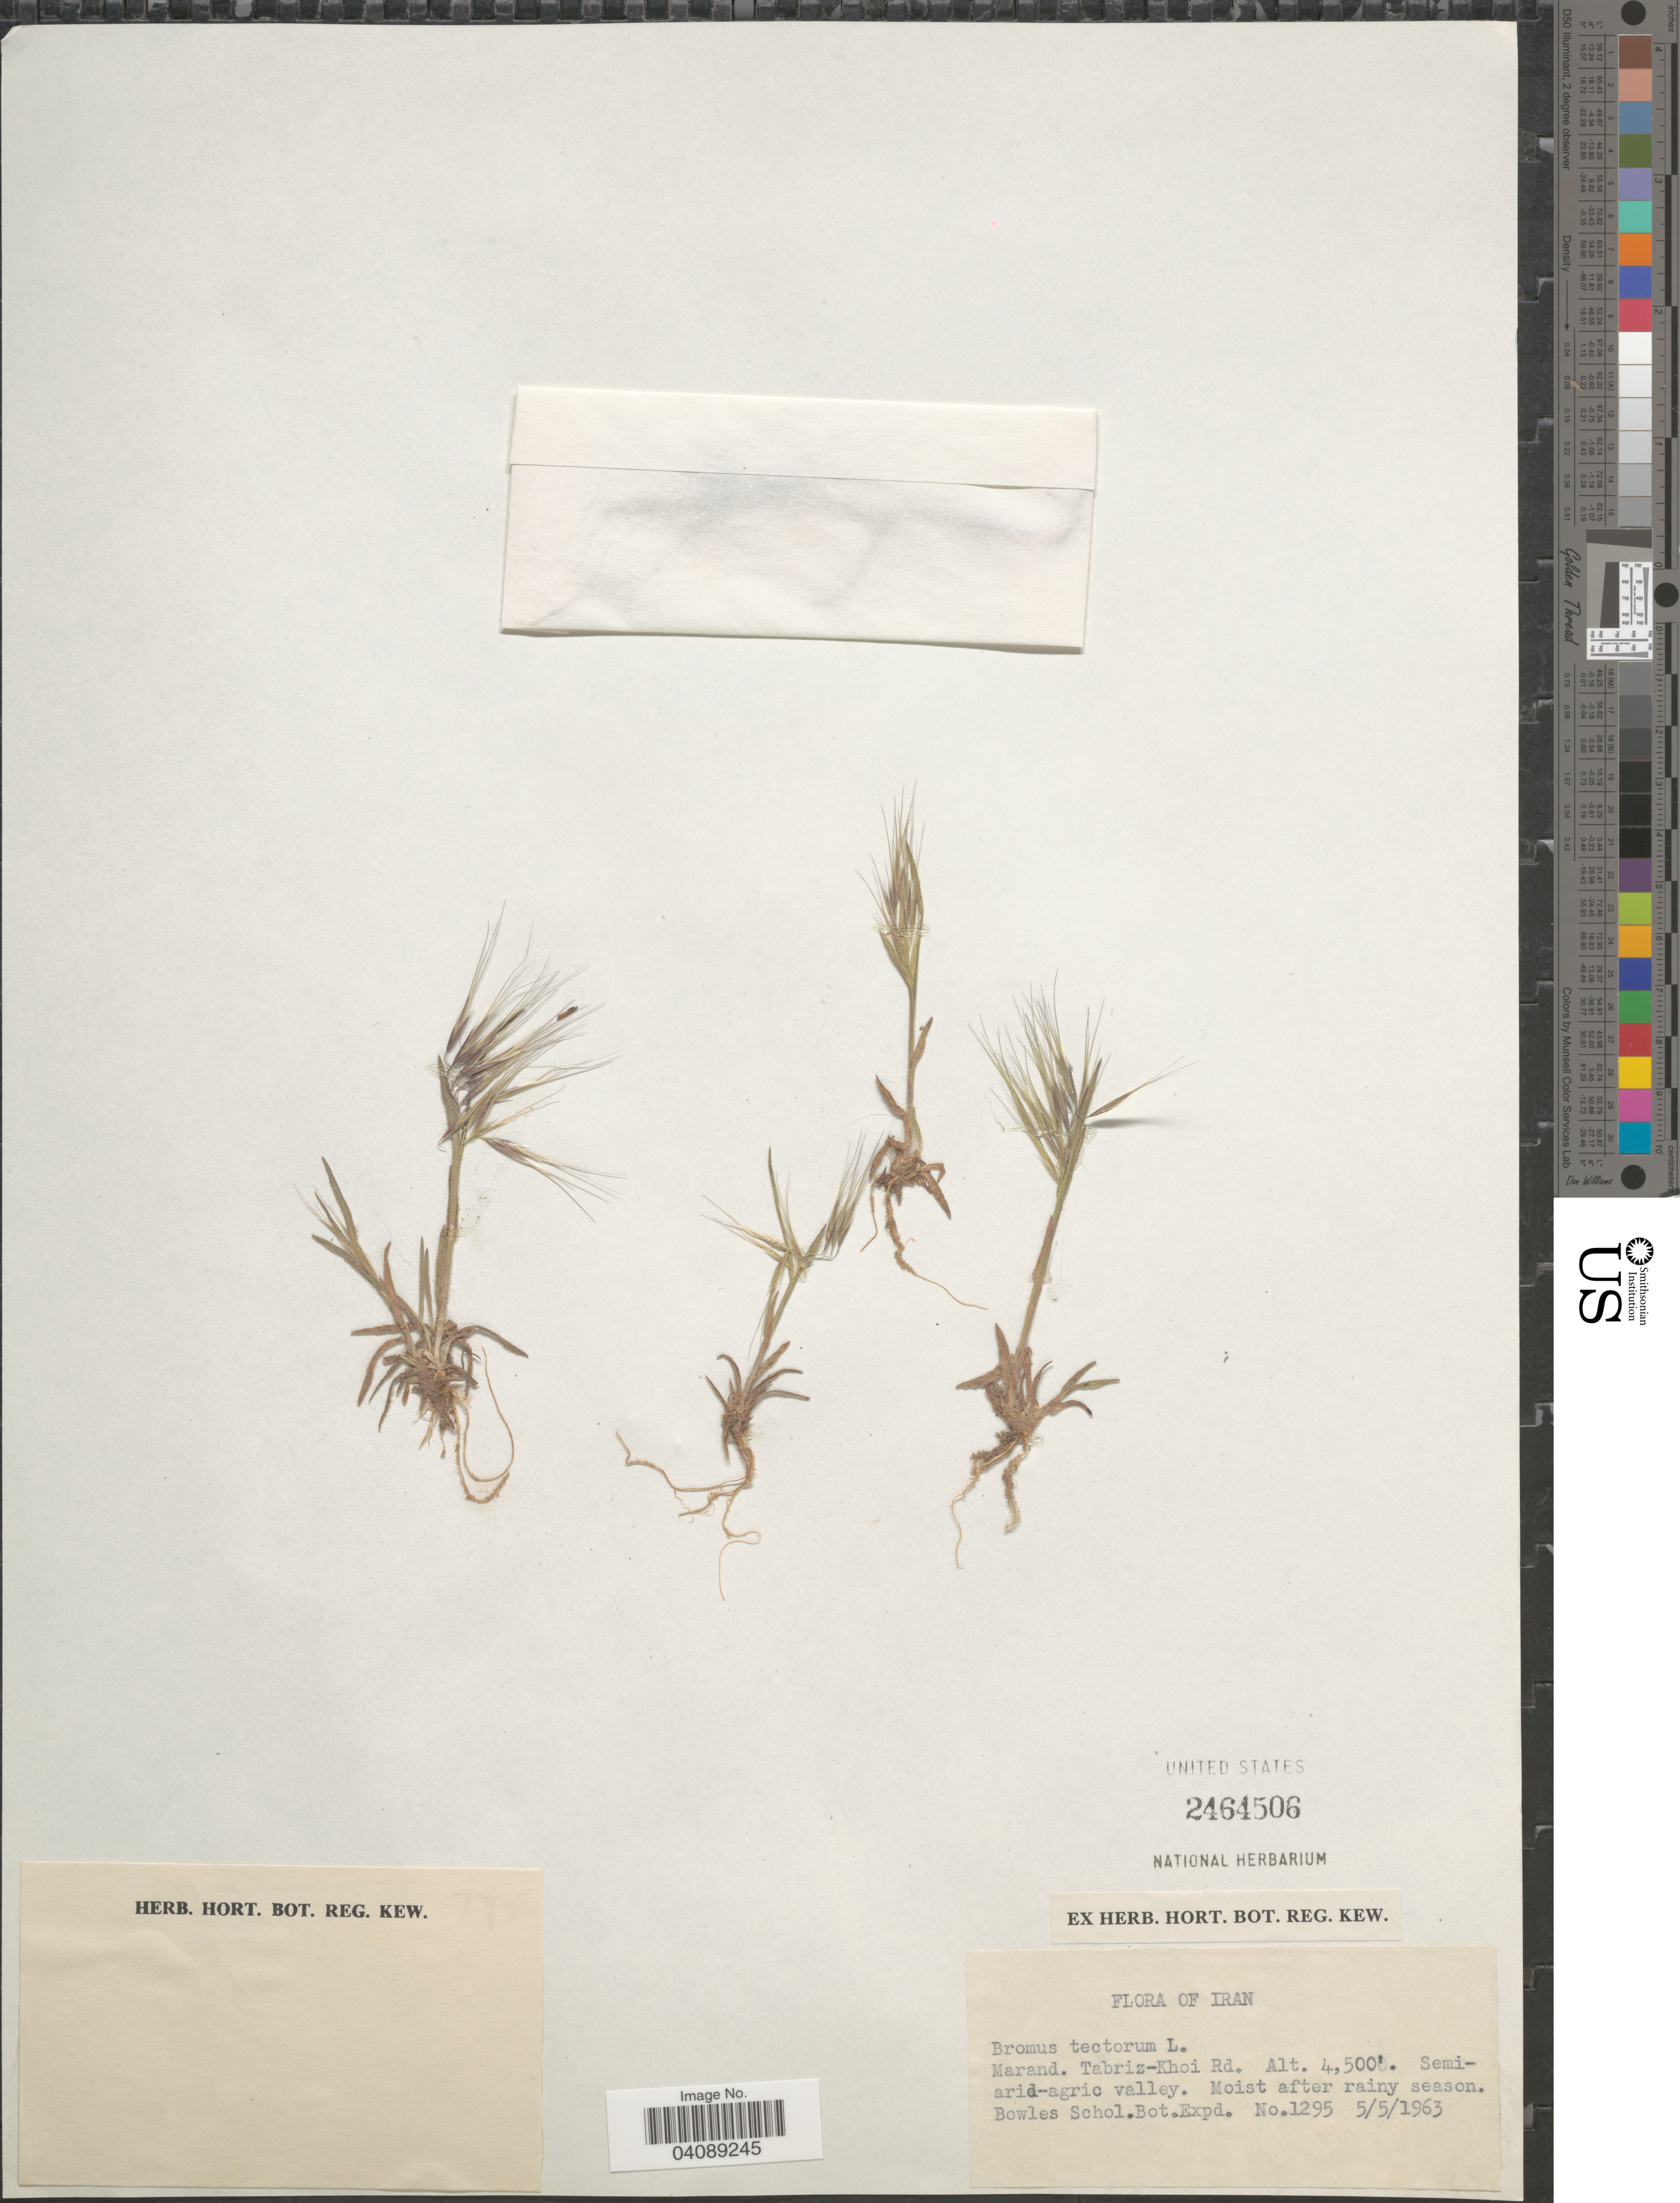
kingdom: Plantae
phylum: Tracheophyta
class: Liliopsida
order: Poales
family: Poaceae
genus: Bromus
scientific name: Bromus tectorum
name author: L.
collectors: Bowles Scholarship Bot. Exped.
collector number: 1295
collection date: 1963-05-05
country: Iran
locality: Marand. Tabriz-Khoi Rd.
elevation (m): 1372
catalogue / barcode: US 2464506